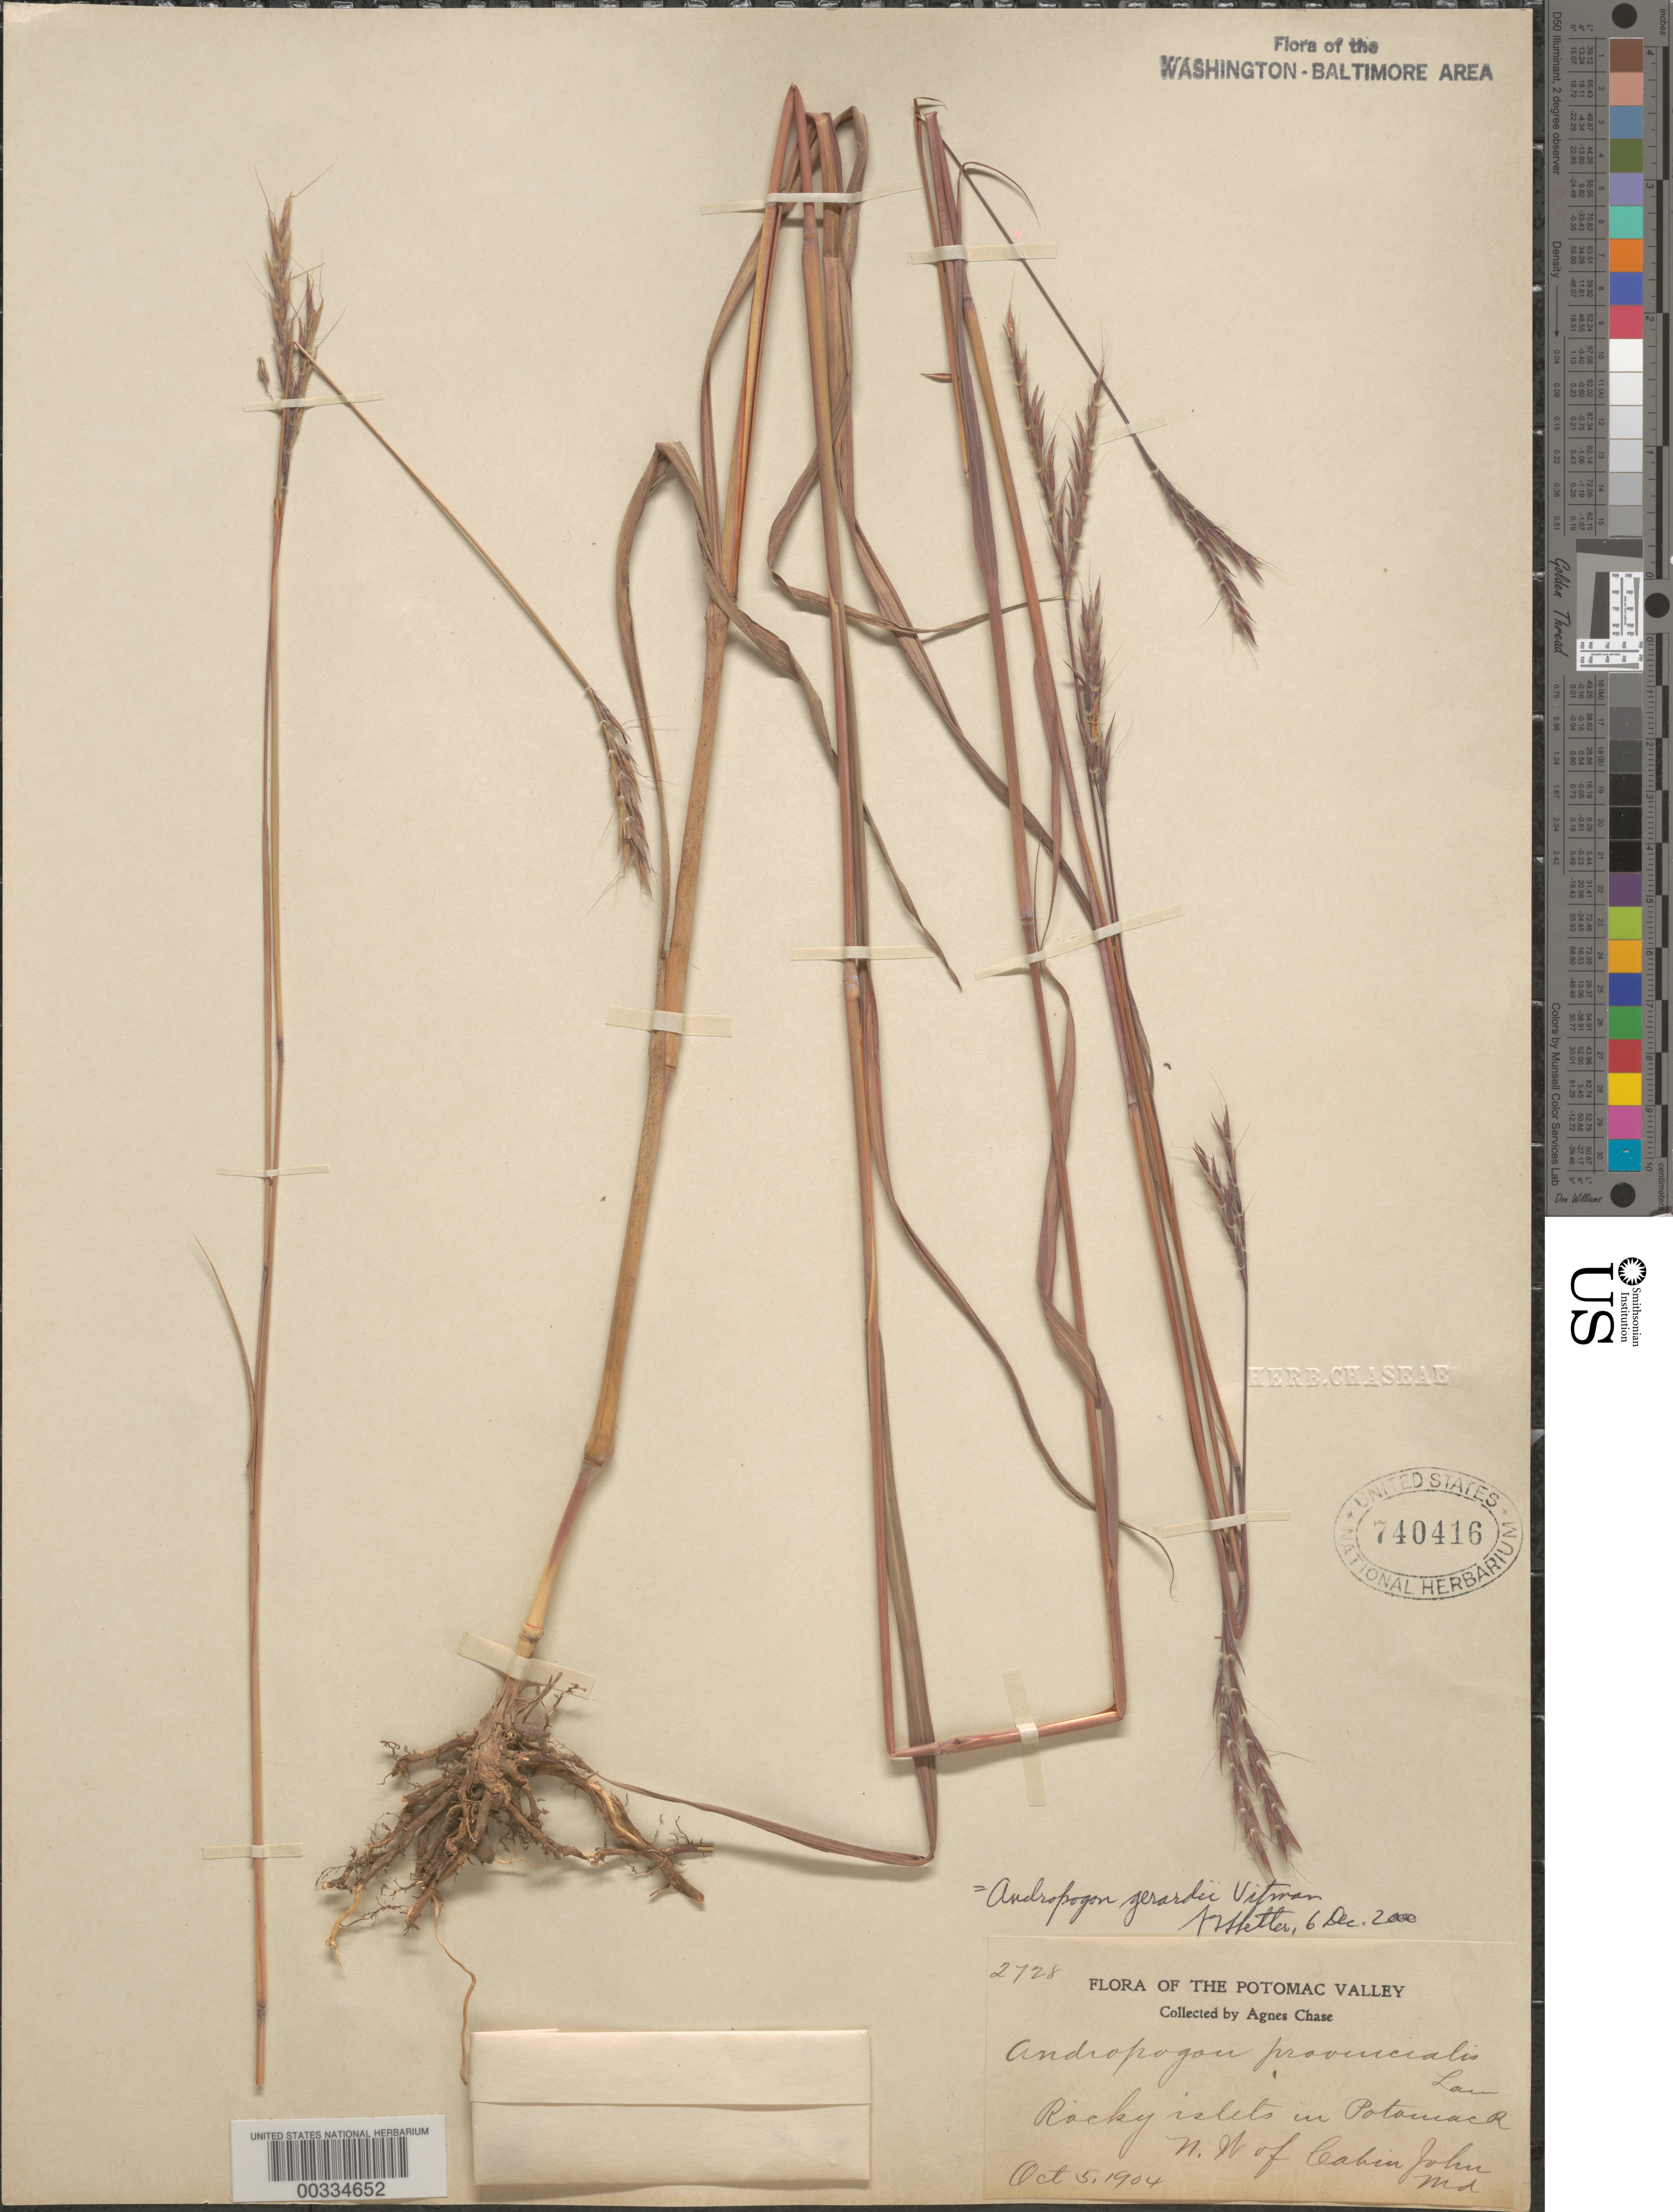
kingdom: Plantae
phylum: Tracheophyta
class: Liliopsida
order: Poales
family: Poaceae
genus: Andropogon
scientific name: Andropogon gerardii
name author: Vitman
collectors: A. Chase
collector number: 2728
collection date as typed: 05 Oct 1904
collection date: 1904-10-05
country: United States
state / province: Maryland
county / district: Montgomery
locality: Potomac R. NW of Cabin John C. & O. Canal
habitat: Rocky islets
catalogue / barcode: US 740416